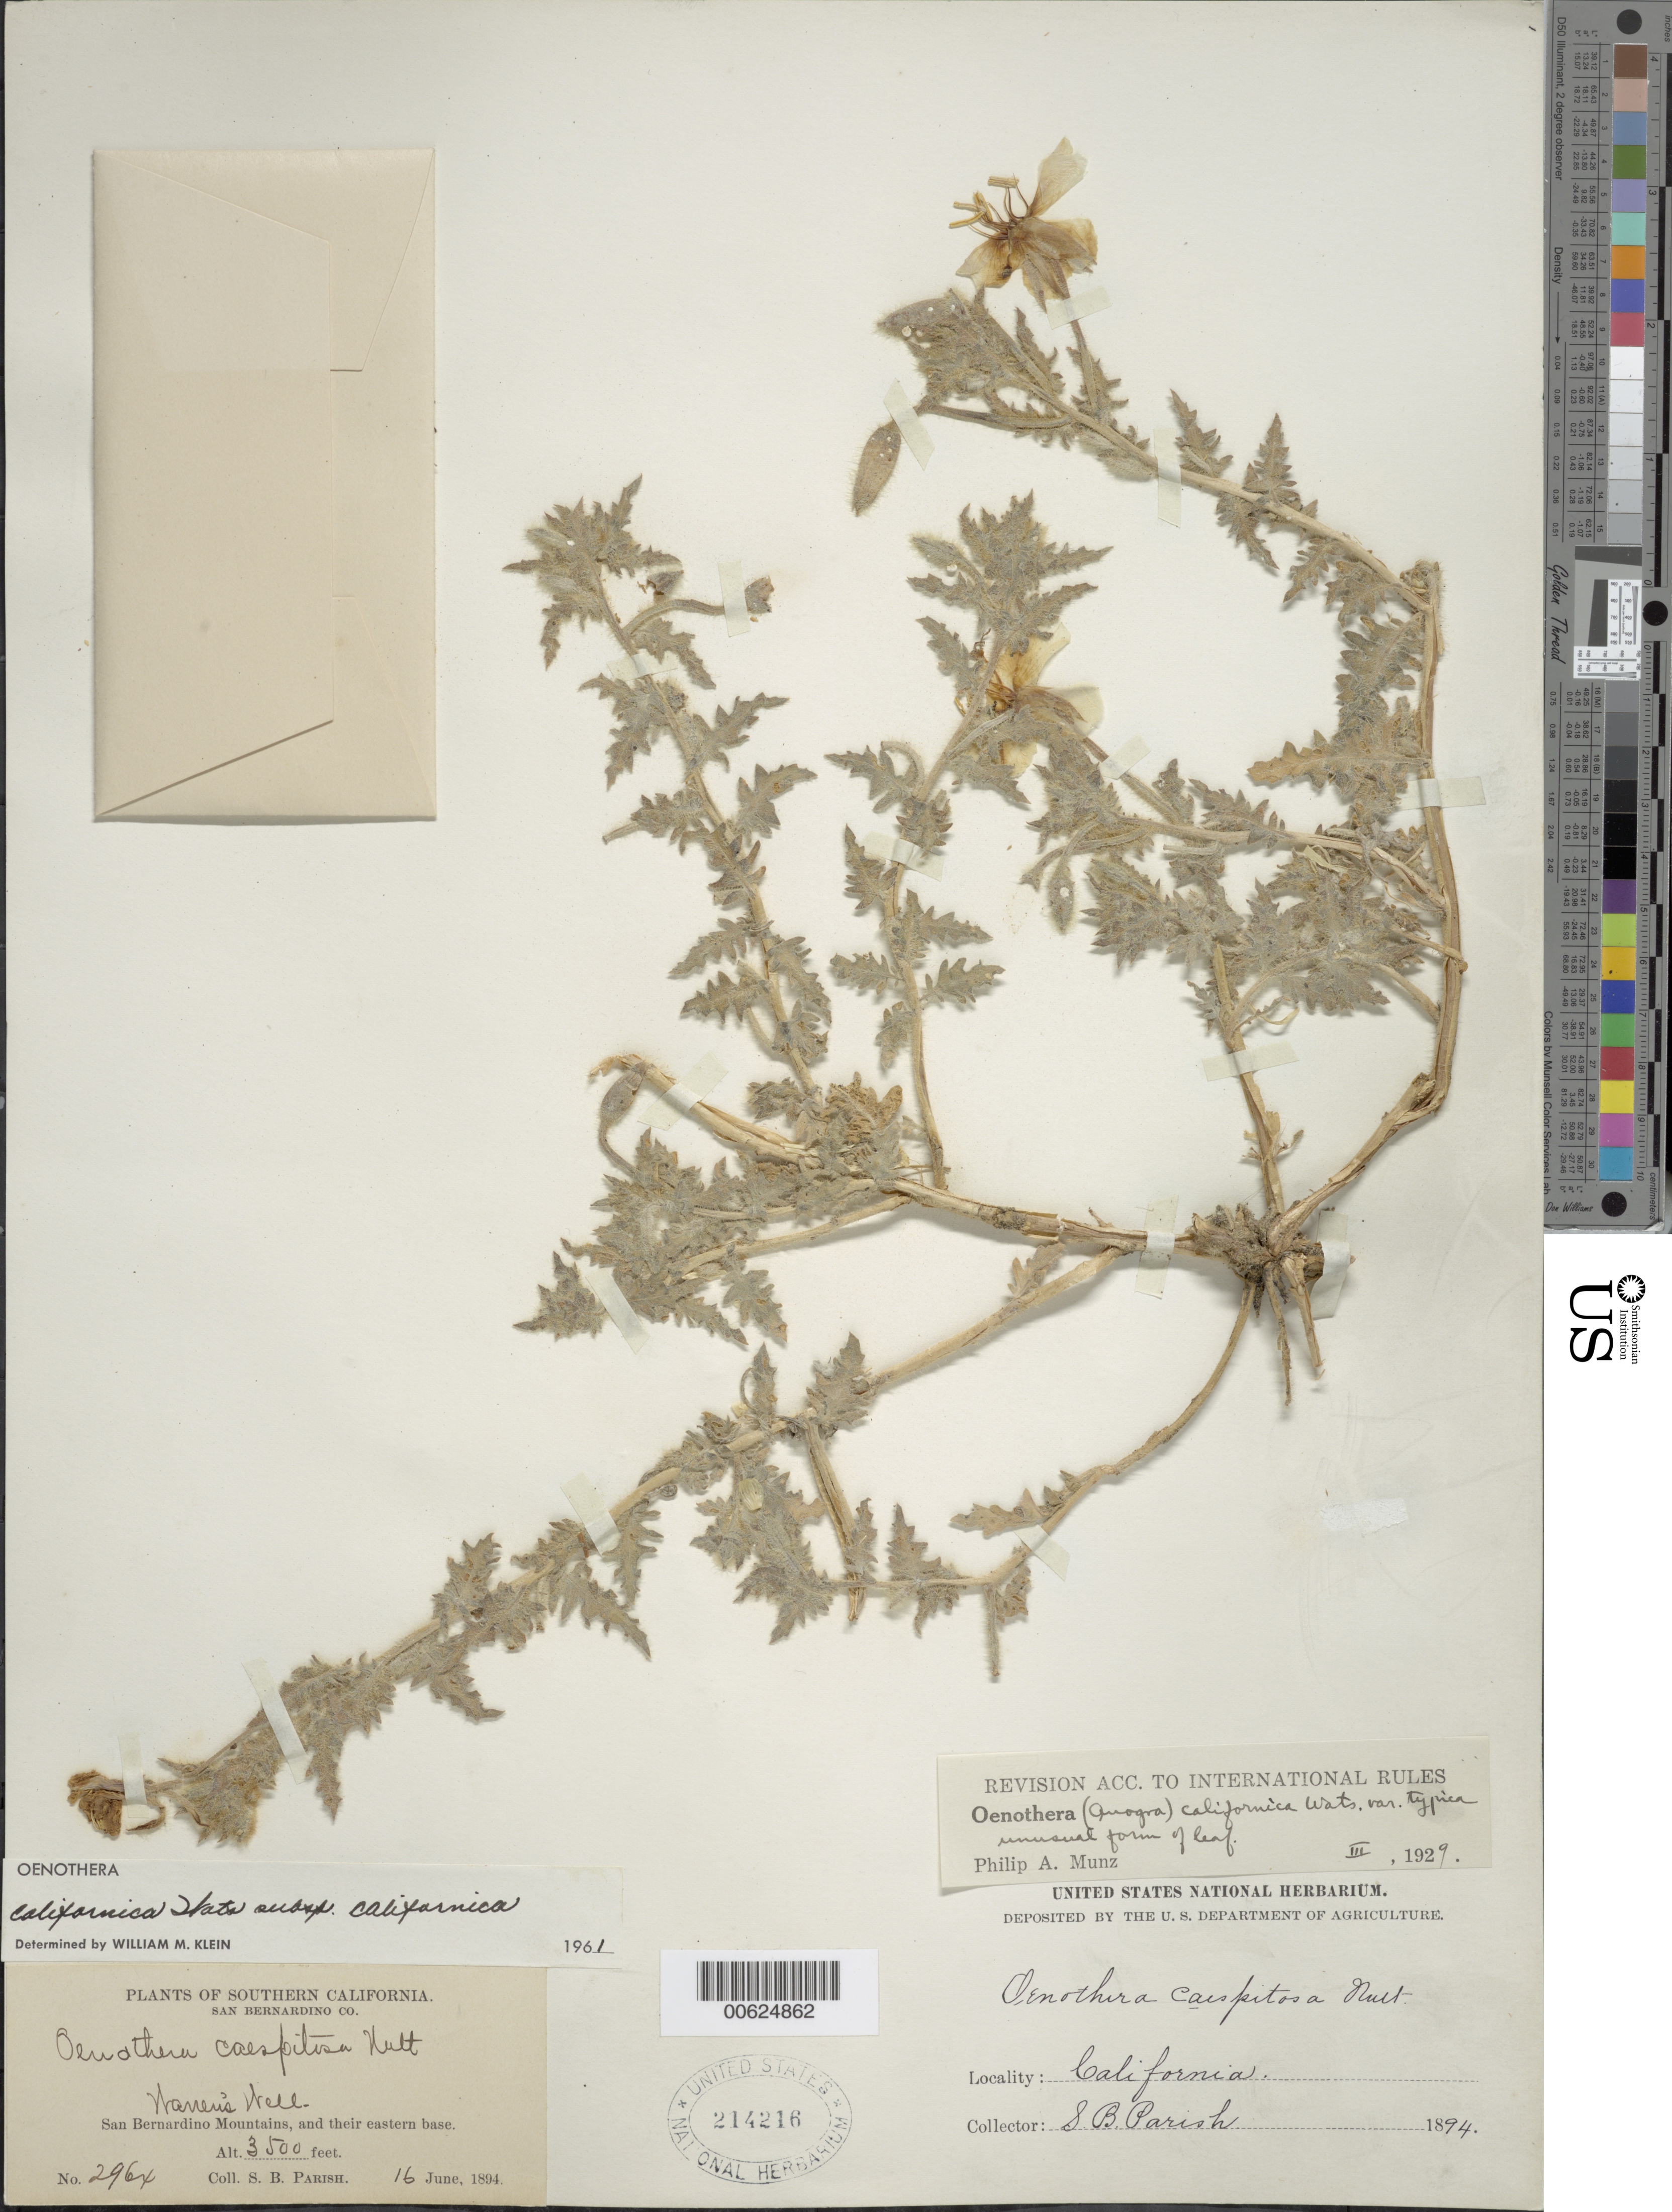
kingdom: Plantae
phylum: Tracheophyta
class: Magnoliopsida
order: Myrtales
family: Onagraceae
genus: Oenothera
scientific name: Oenothera avita subsp. californica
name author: (S. Watson) W.L. Wagner & Gandhi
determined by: Wagner, W. L., (BOT), Smithsonian Institution - National Museum of Natural History (UNITED STATES)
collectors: S. B. Parish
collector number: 2964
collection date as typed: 16 Jun 1894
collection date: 1894-06-16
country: United States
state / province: California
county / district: San Bernardino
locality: Warren's Well, San Bernardino Mountains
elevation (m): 1067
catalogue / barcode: US 214216